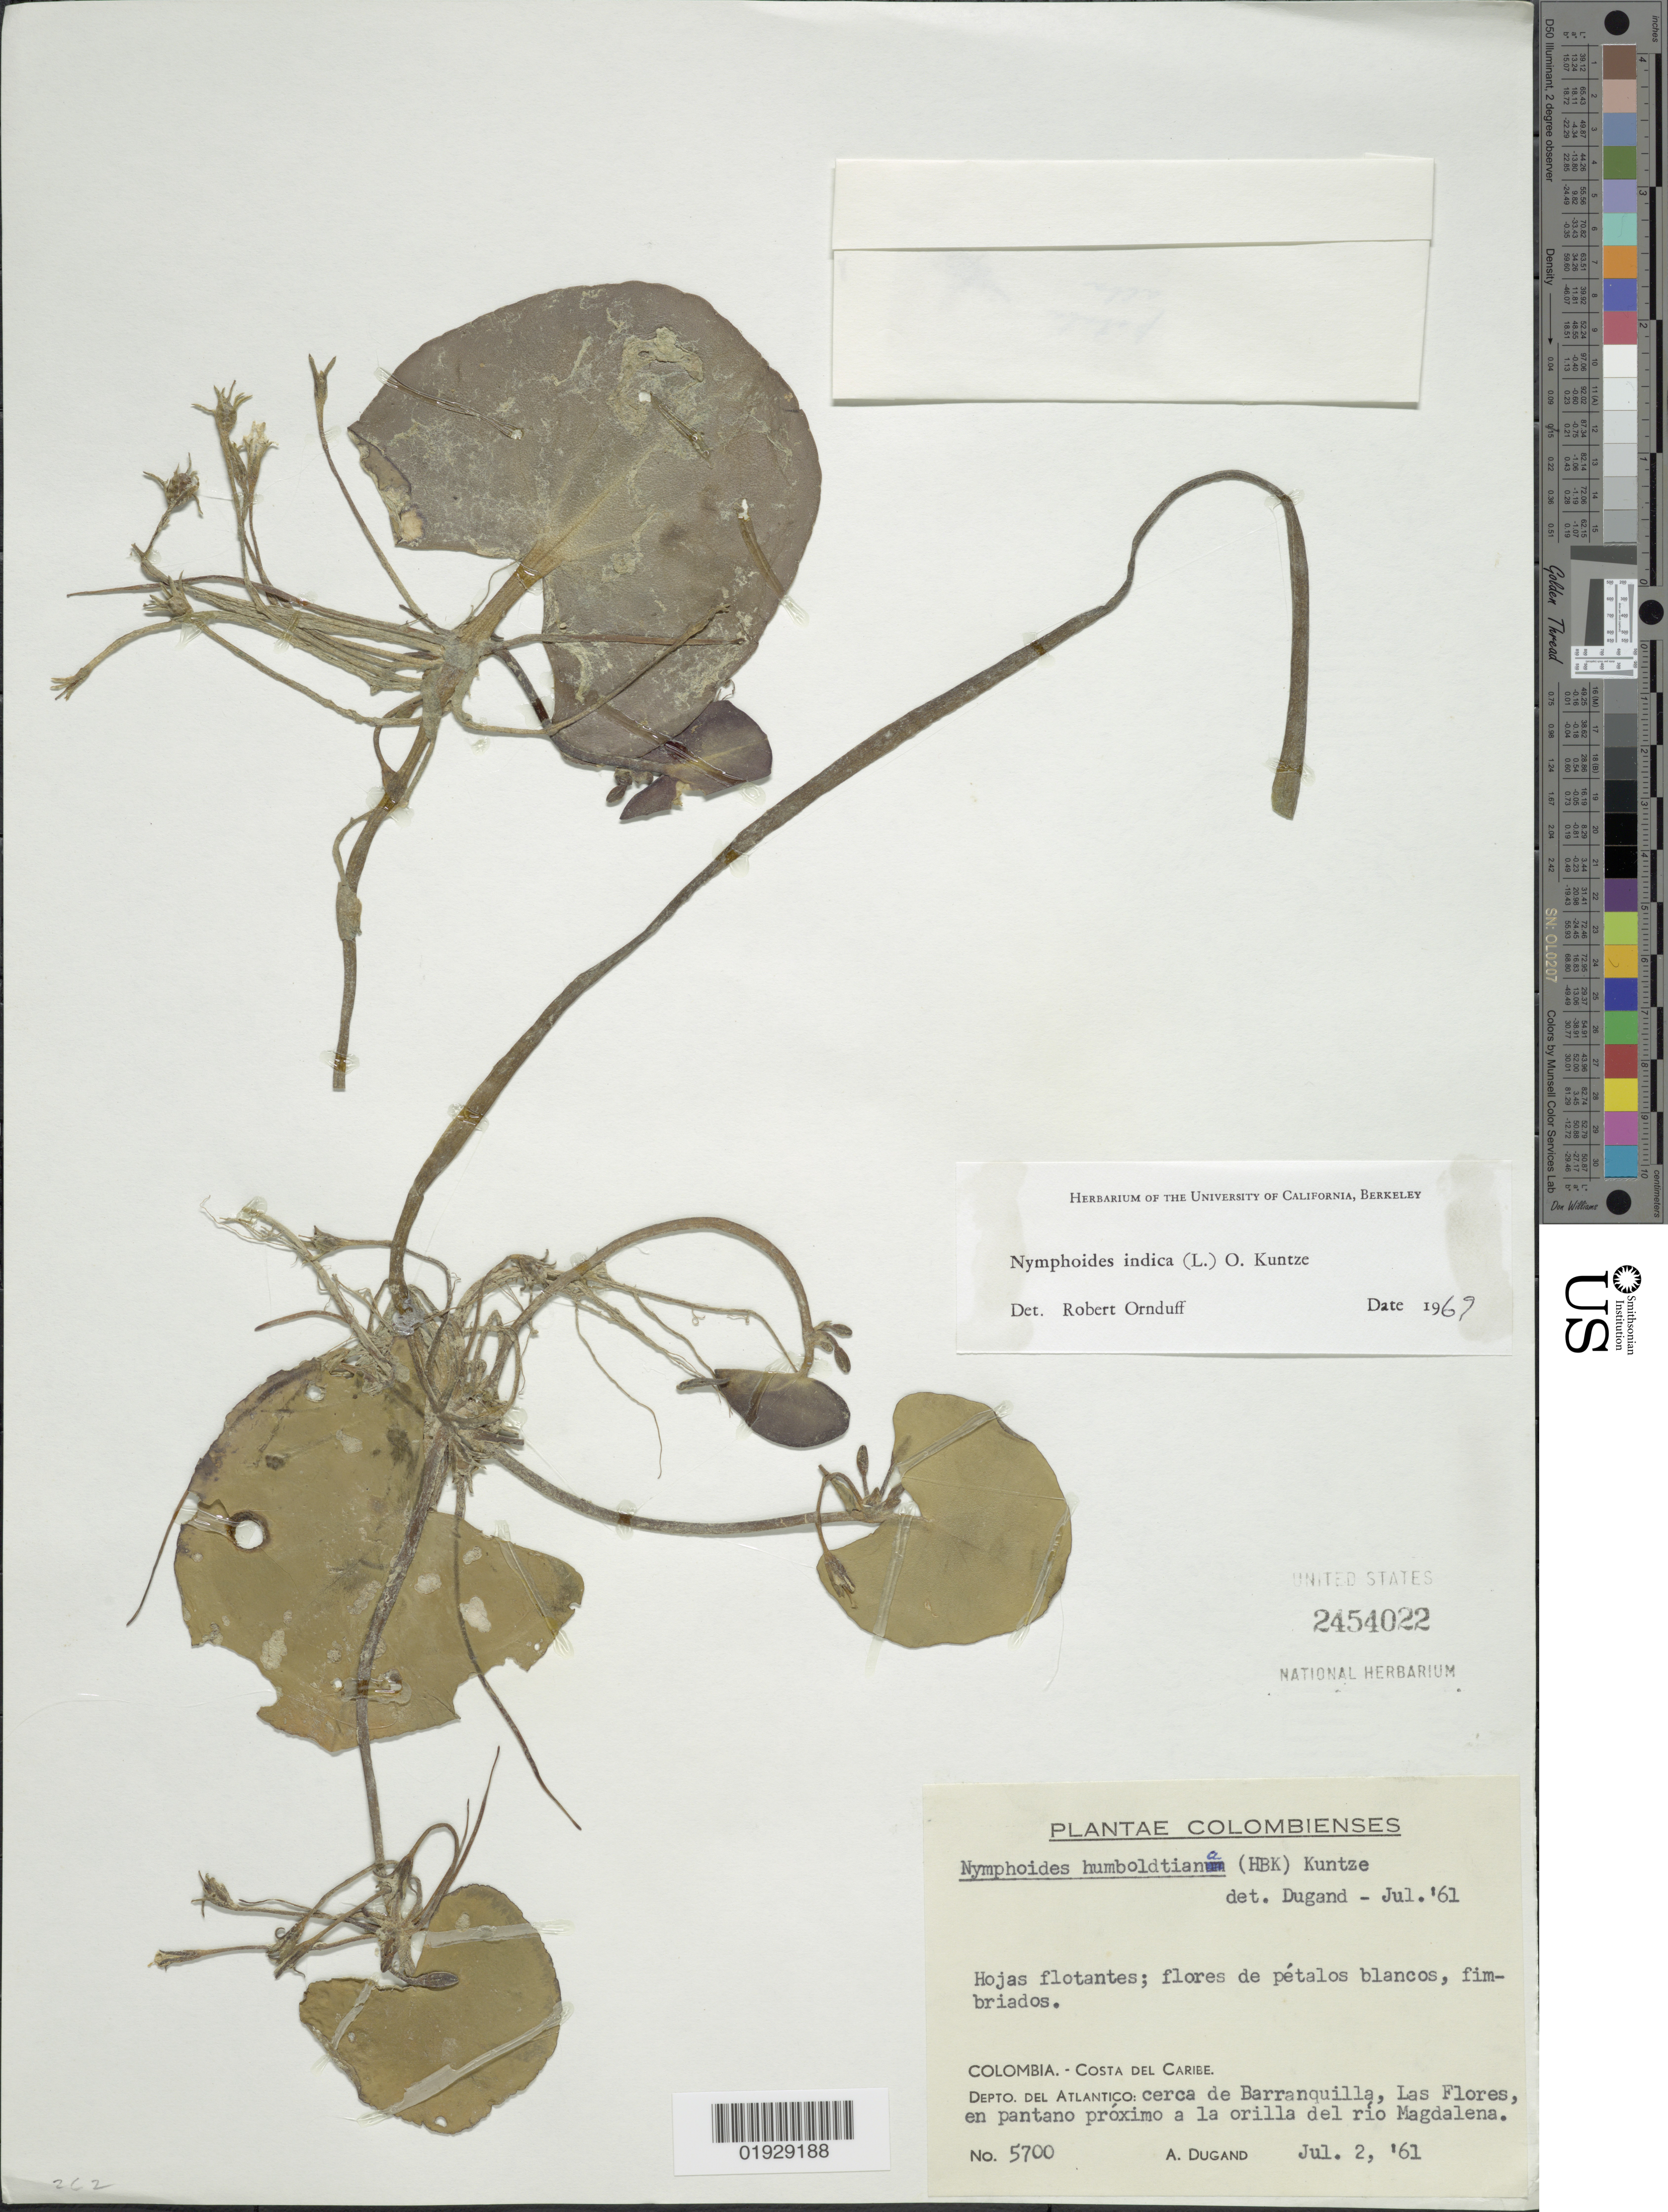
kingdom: Plantae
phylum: Tracheophyta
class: Magnoliopsida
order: Asterales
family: Menyanthaceae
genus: Nymphoides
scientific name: Nymphoides indica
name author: (L.) Kuntze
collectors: A. Dugand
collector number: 5700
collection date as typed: Transcribed d/m/y: 2/7/61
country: Colombia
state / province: Atlántico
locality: Costa del Caribe. Depto. del Atlantico: cerca de Barranquilla, Las Flores, en pantano próximo a la orilla del río Magdalena.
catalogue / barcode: US 2454022